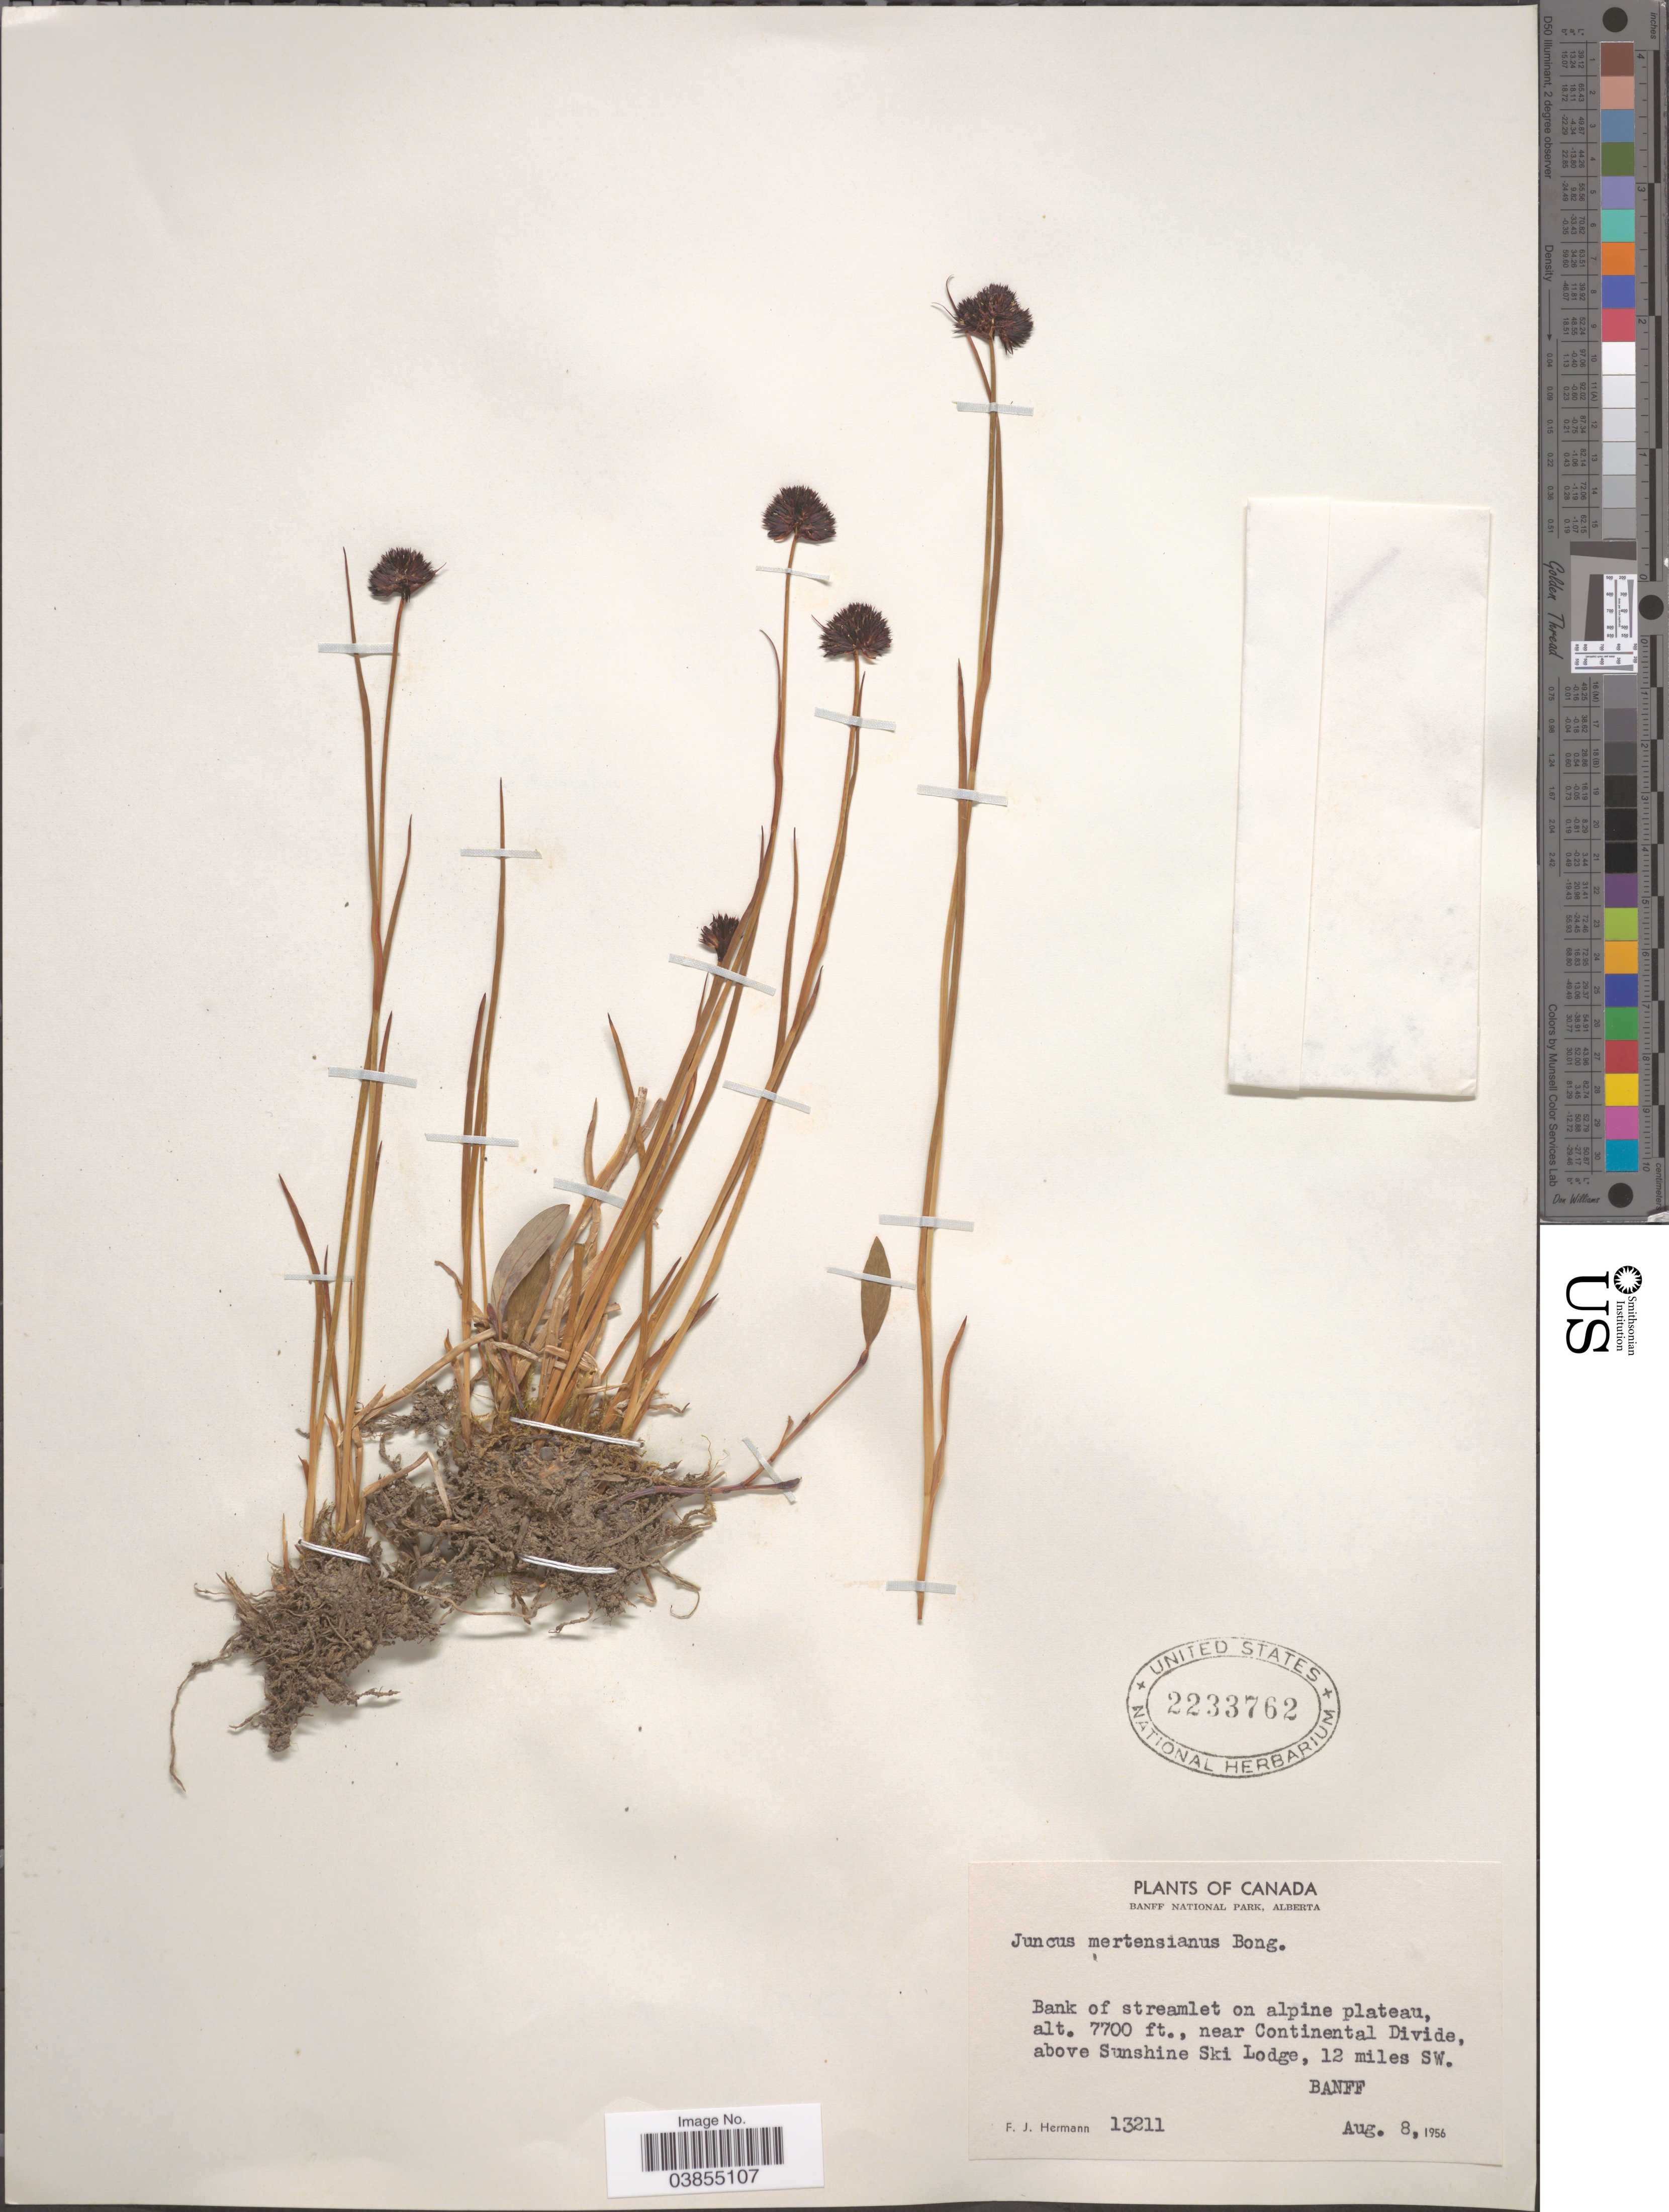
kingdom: Plantae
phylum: Tracheophyta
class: Liliopsida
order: Poales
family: Juncaceae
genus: Juncus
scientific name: Juncus mertensianus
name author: Bong.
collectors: F. J. Hermann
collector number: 13211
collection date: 1956-08-08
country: Canada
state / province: Alberta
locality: Banff National Park. Bank of streamlet on alpine plateau, near Continental Divide, above Sunshine Ski Lodge, 12 miles SW. Banff.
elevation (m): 2347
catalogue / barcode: US 2233762